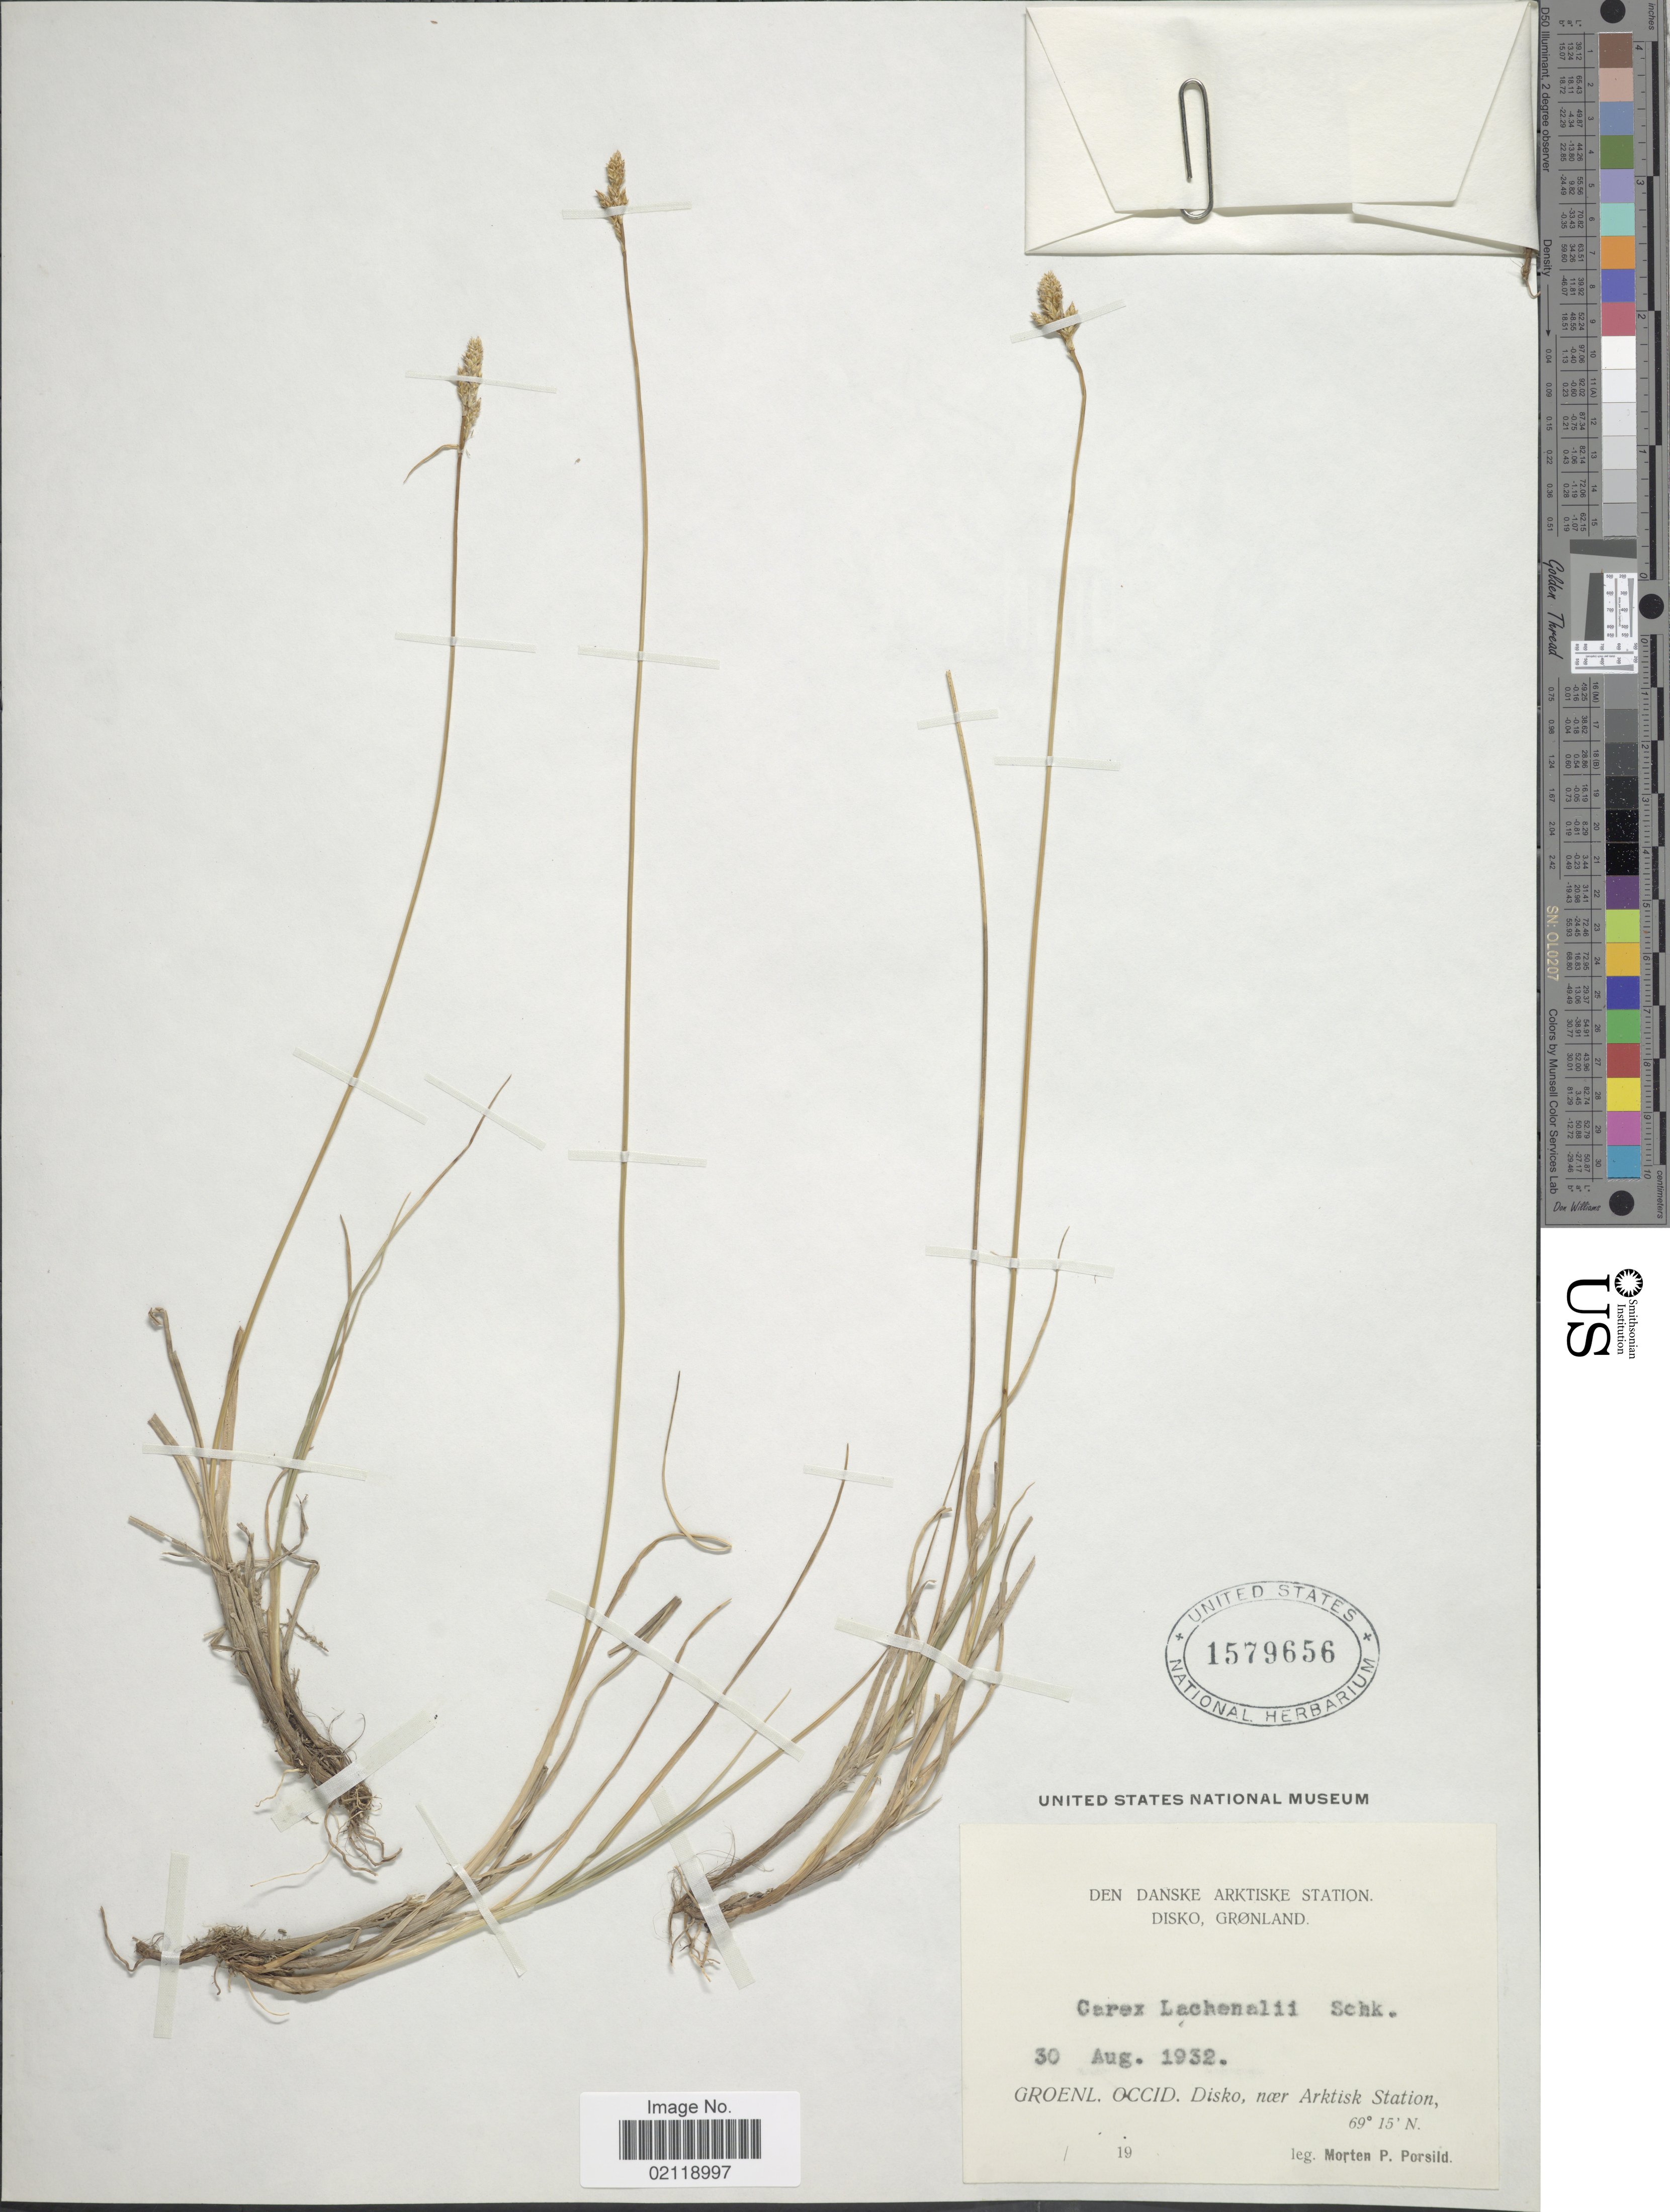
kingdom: Plantae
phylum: Tracheophyta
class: Liliopsida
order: Poales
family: Cyperaceae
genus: Carex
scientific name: Carex lachenalii subsp. lachenalii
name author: Schkuhr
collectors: M. P. Porsild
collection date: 1932-08-30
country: Greenland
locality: Den Danske Arktiske Station. Disko, Gronland. Groenl. Occid. Disko, naer Arktisk Station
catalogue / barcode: US 1579656